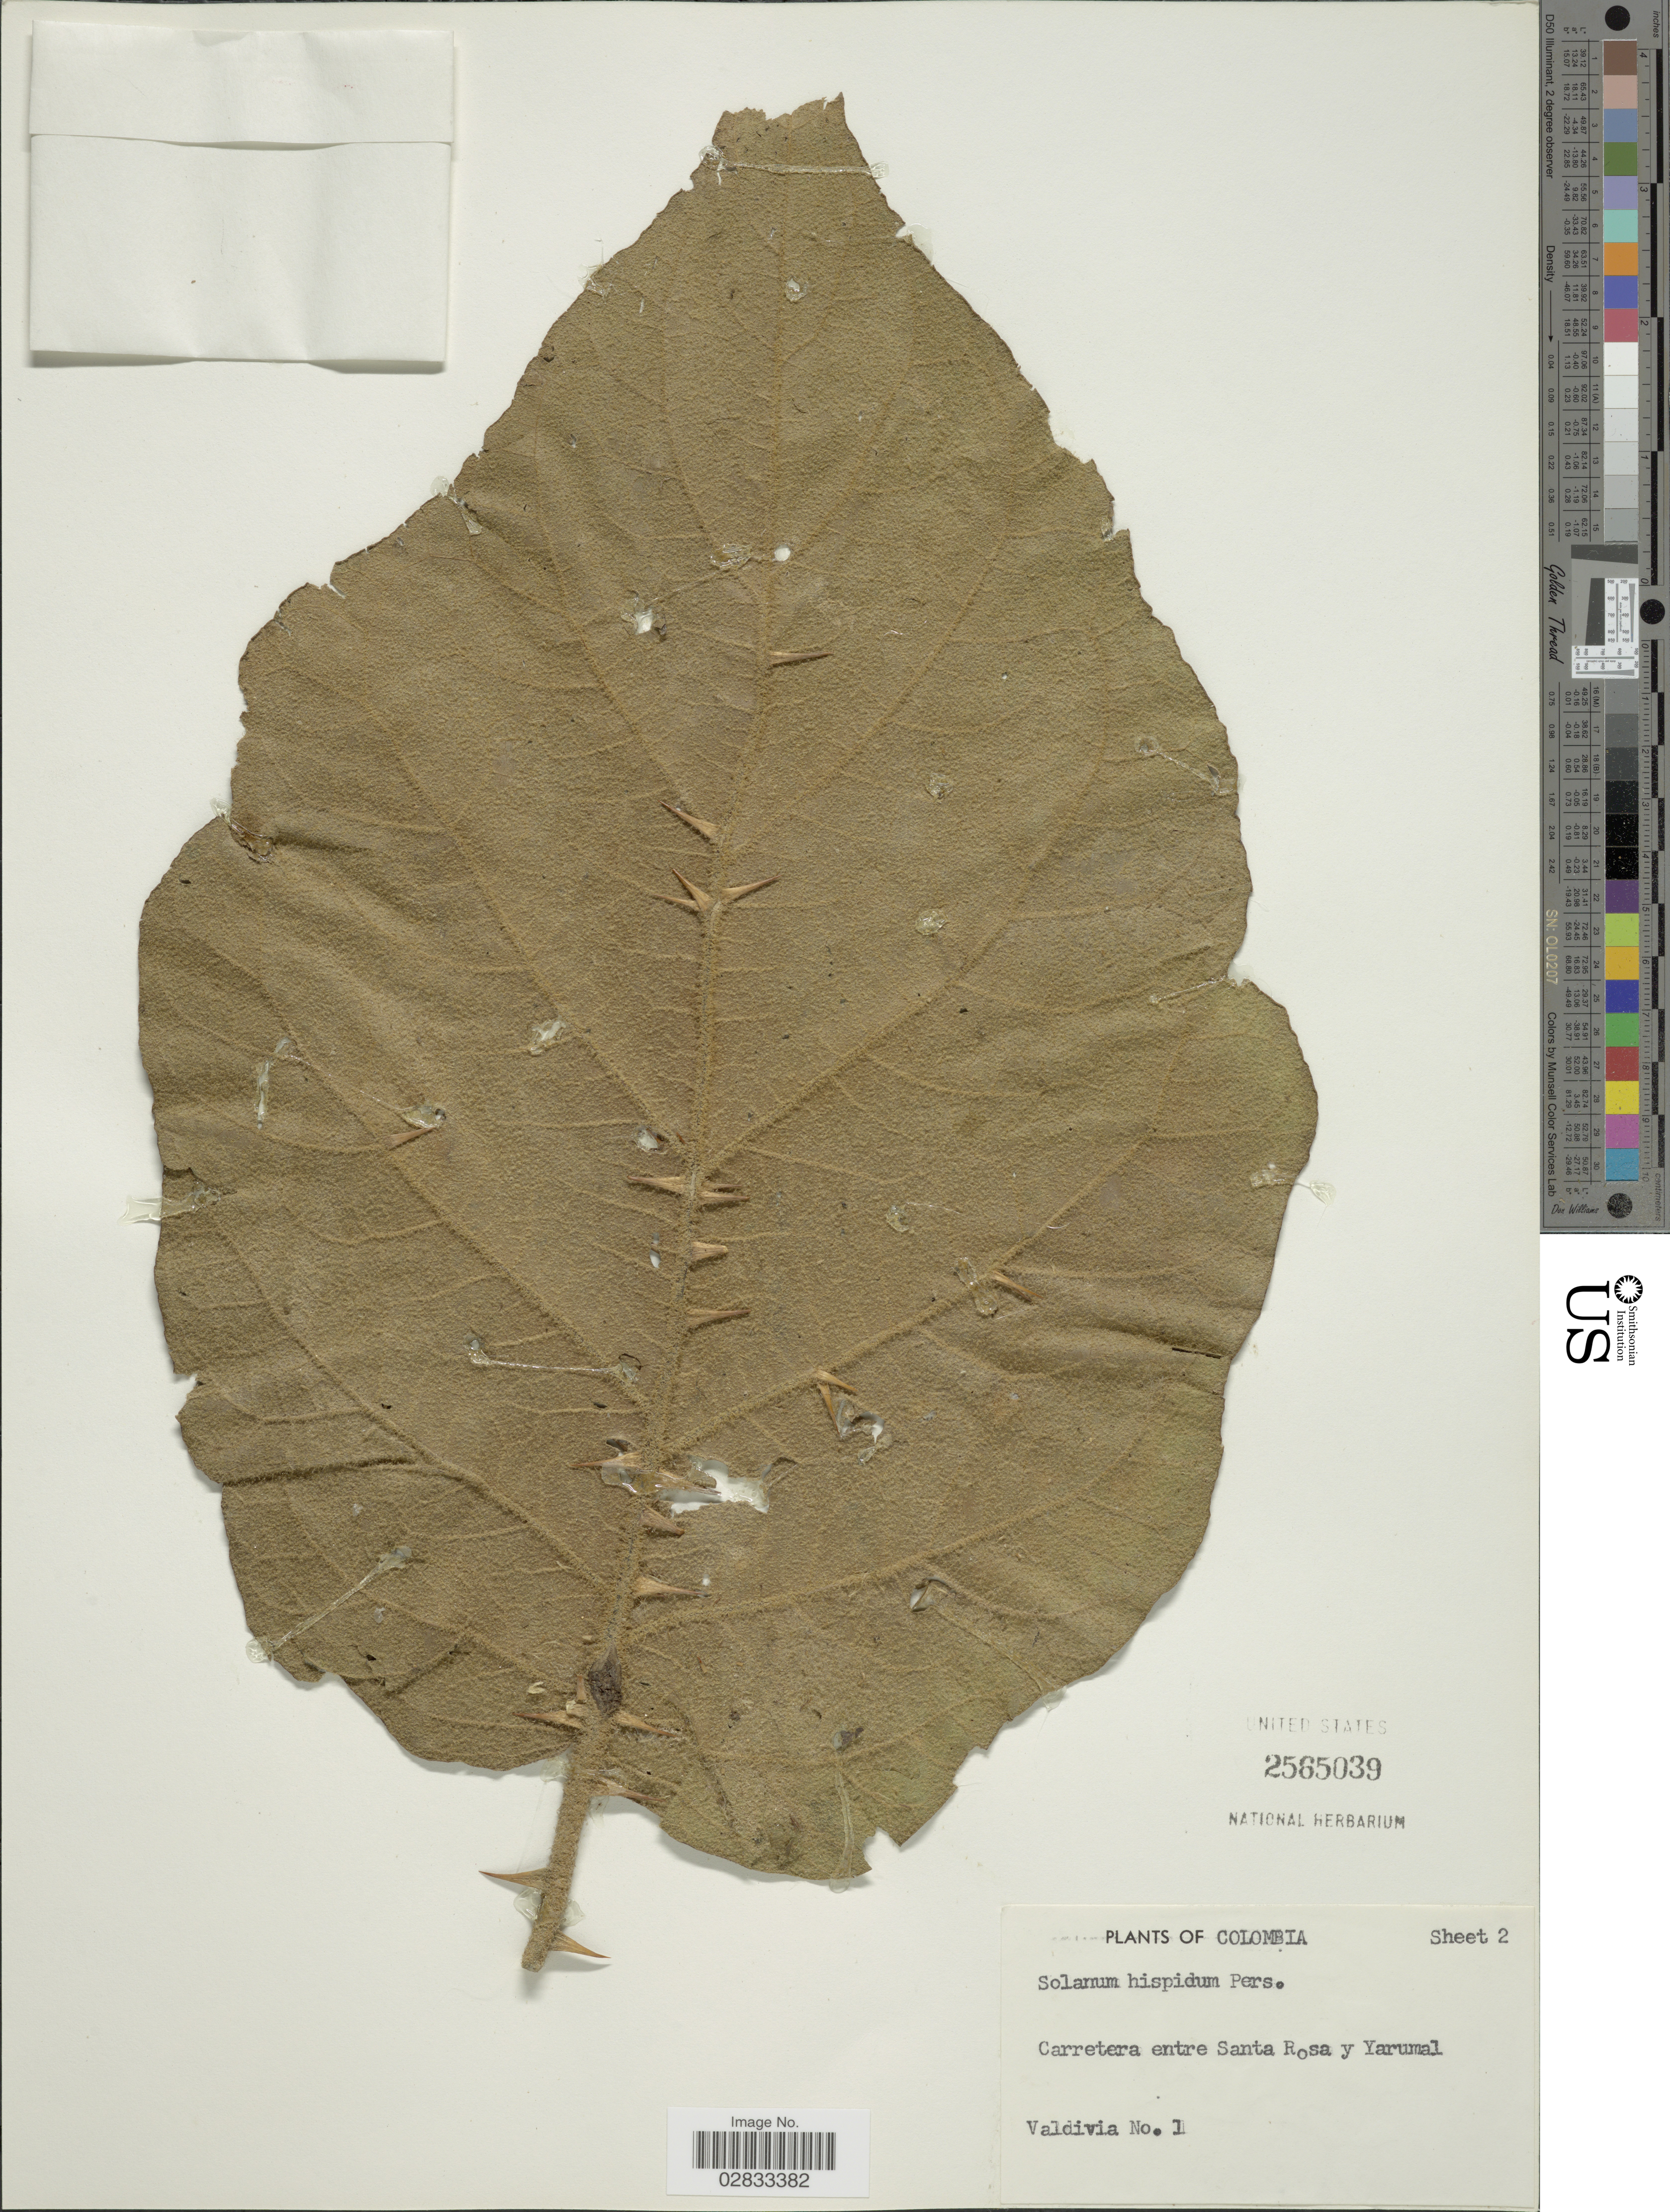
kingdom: Plantae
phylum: Tracheophyta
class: Magnoliopsida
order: Solanales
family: Solanaceae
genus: Solanum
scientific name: Solanum hispidum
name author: Pers.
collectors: Valdivia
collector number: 1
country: Colombia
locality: Carretera entre Santa Rosa y Yarumal.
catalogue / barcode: US 2565039